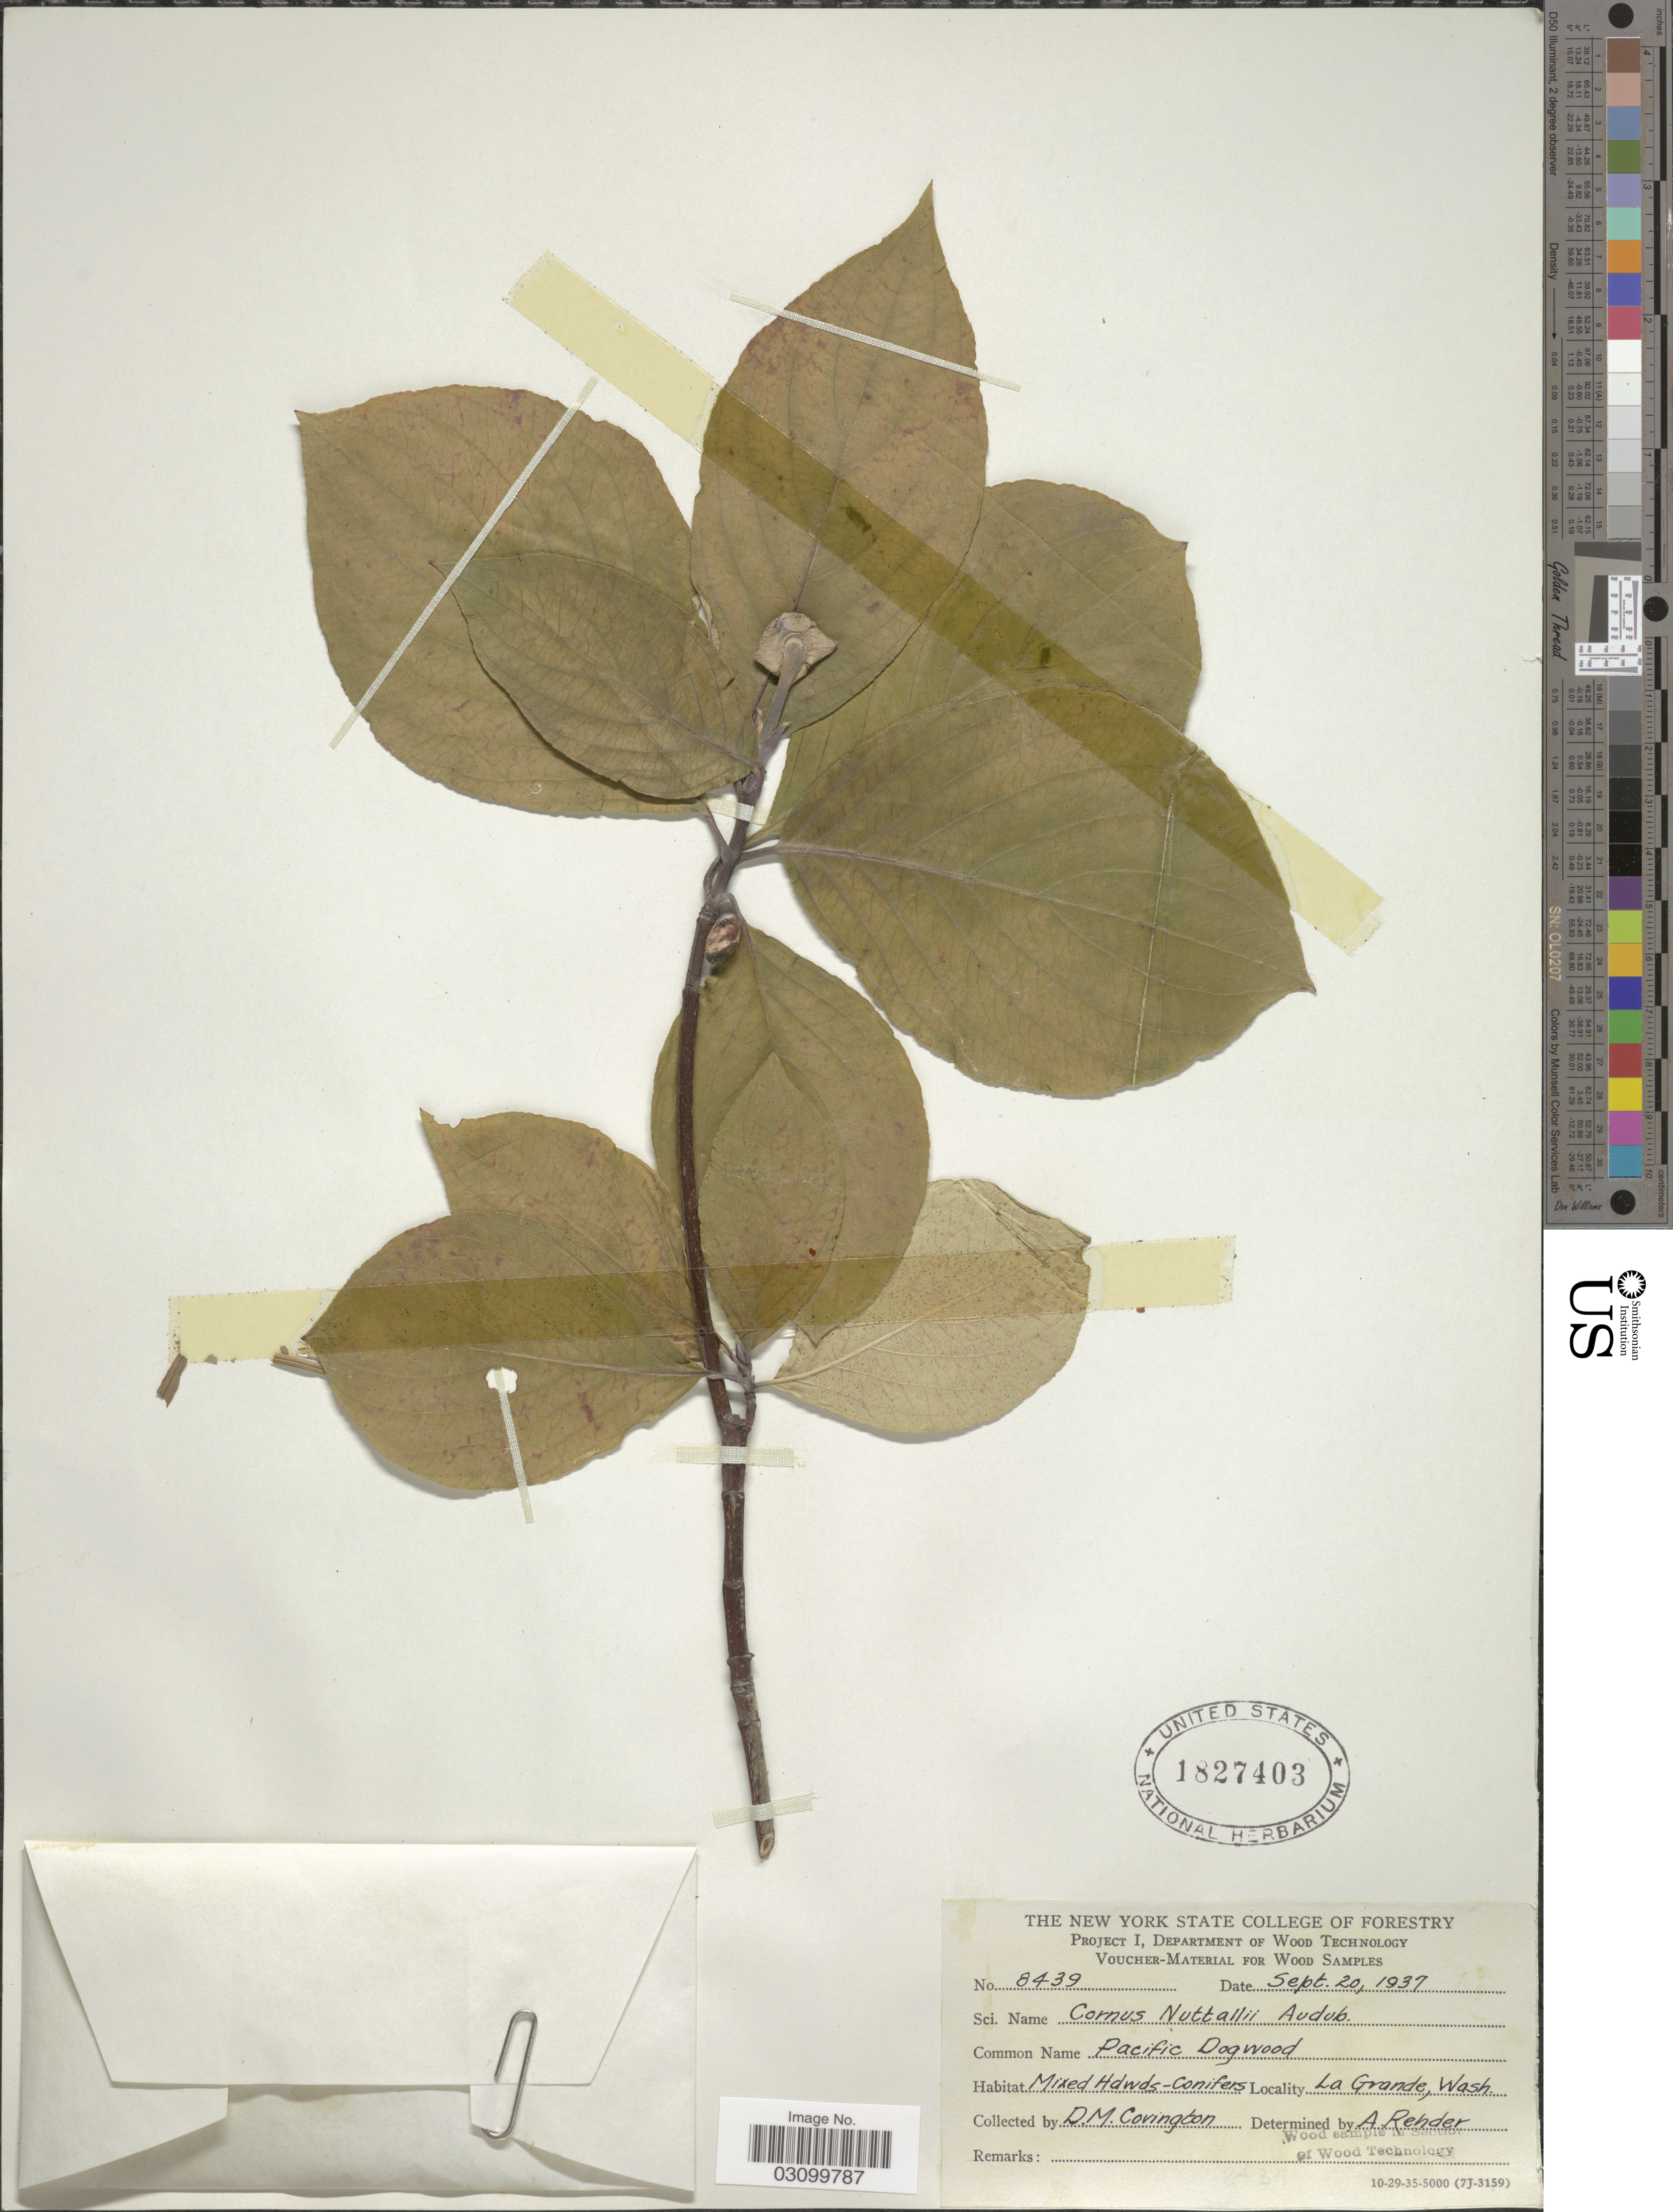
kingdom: Plantae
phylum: Tracheophyta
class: Magnoliopsida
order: Cornales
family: Cornaceae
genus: Cornus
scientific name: Cornus nuttallii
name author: Audubon ex Torr. & A. Gray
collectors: D. Covington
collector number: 8439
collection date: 1937-09-20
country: United States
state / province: Washington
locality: La Grande.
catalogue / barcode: US 1827403